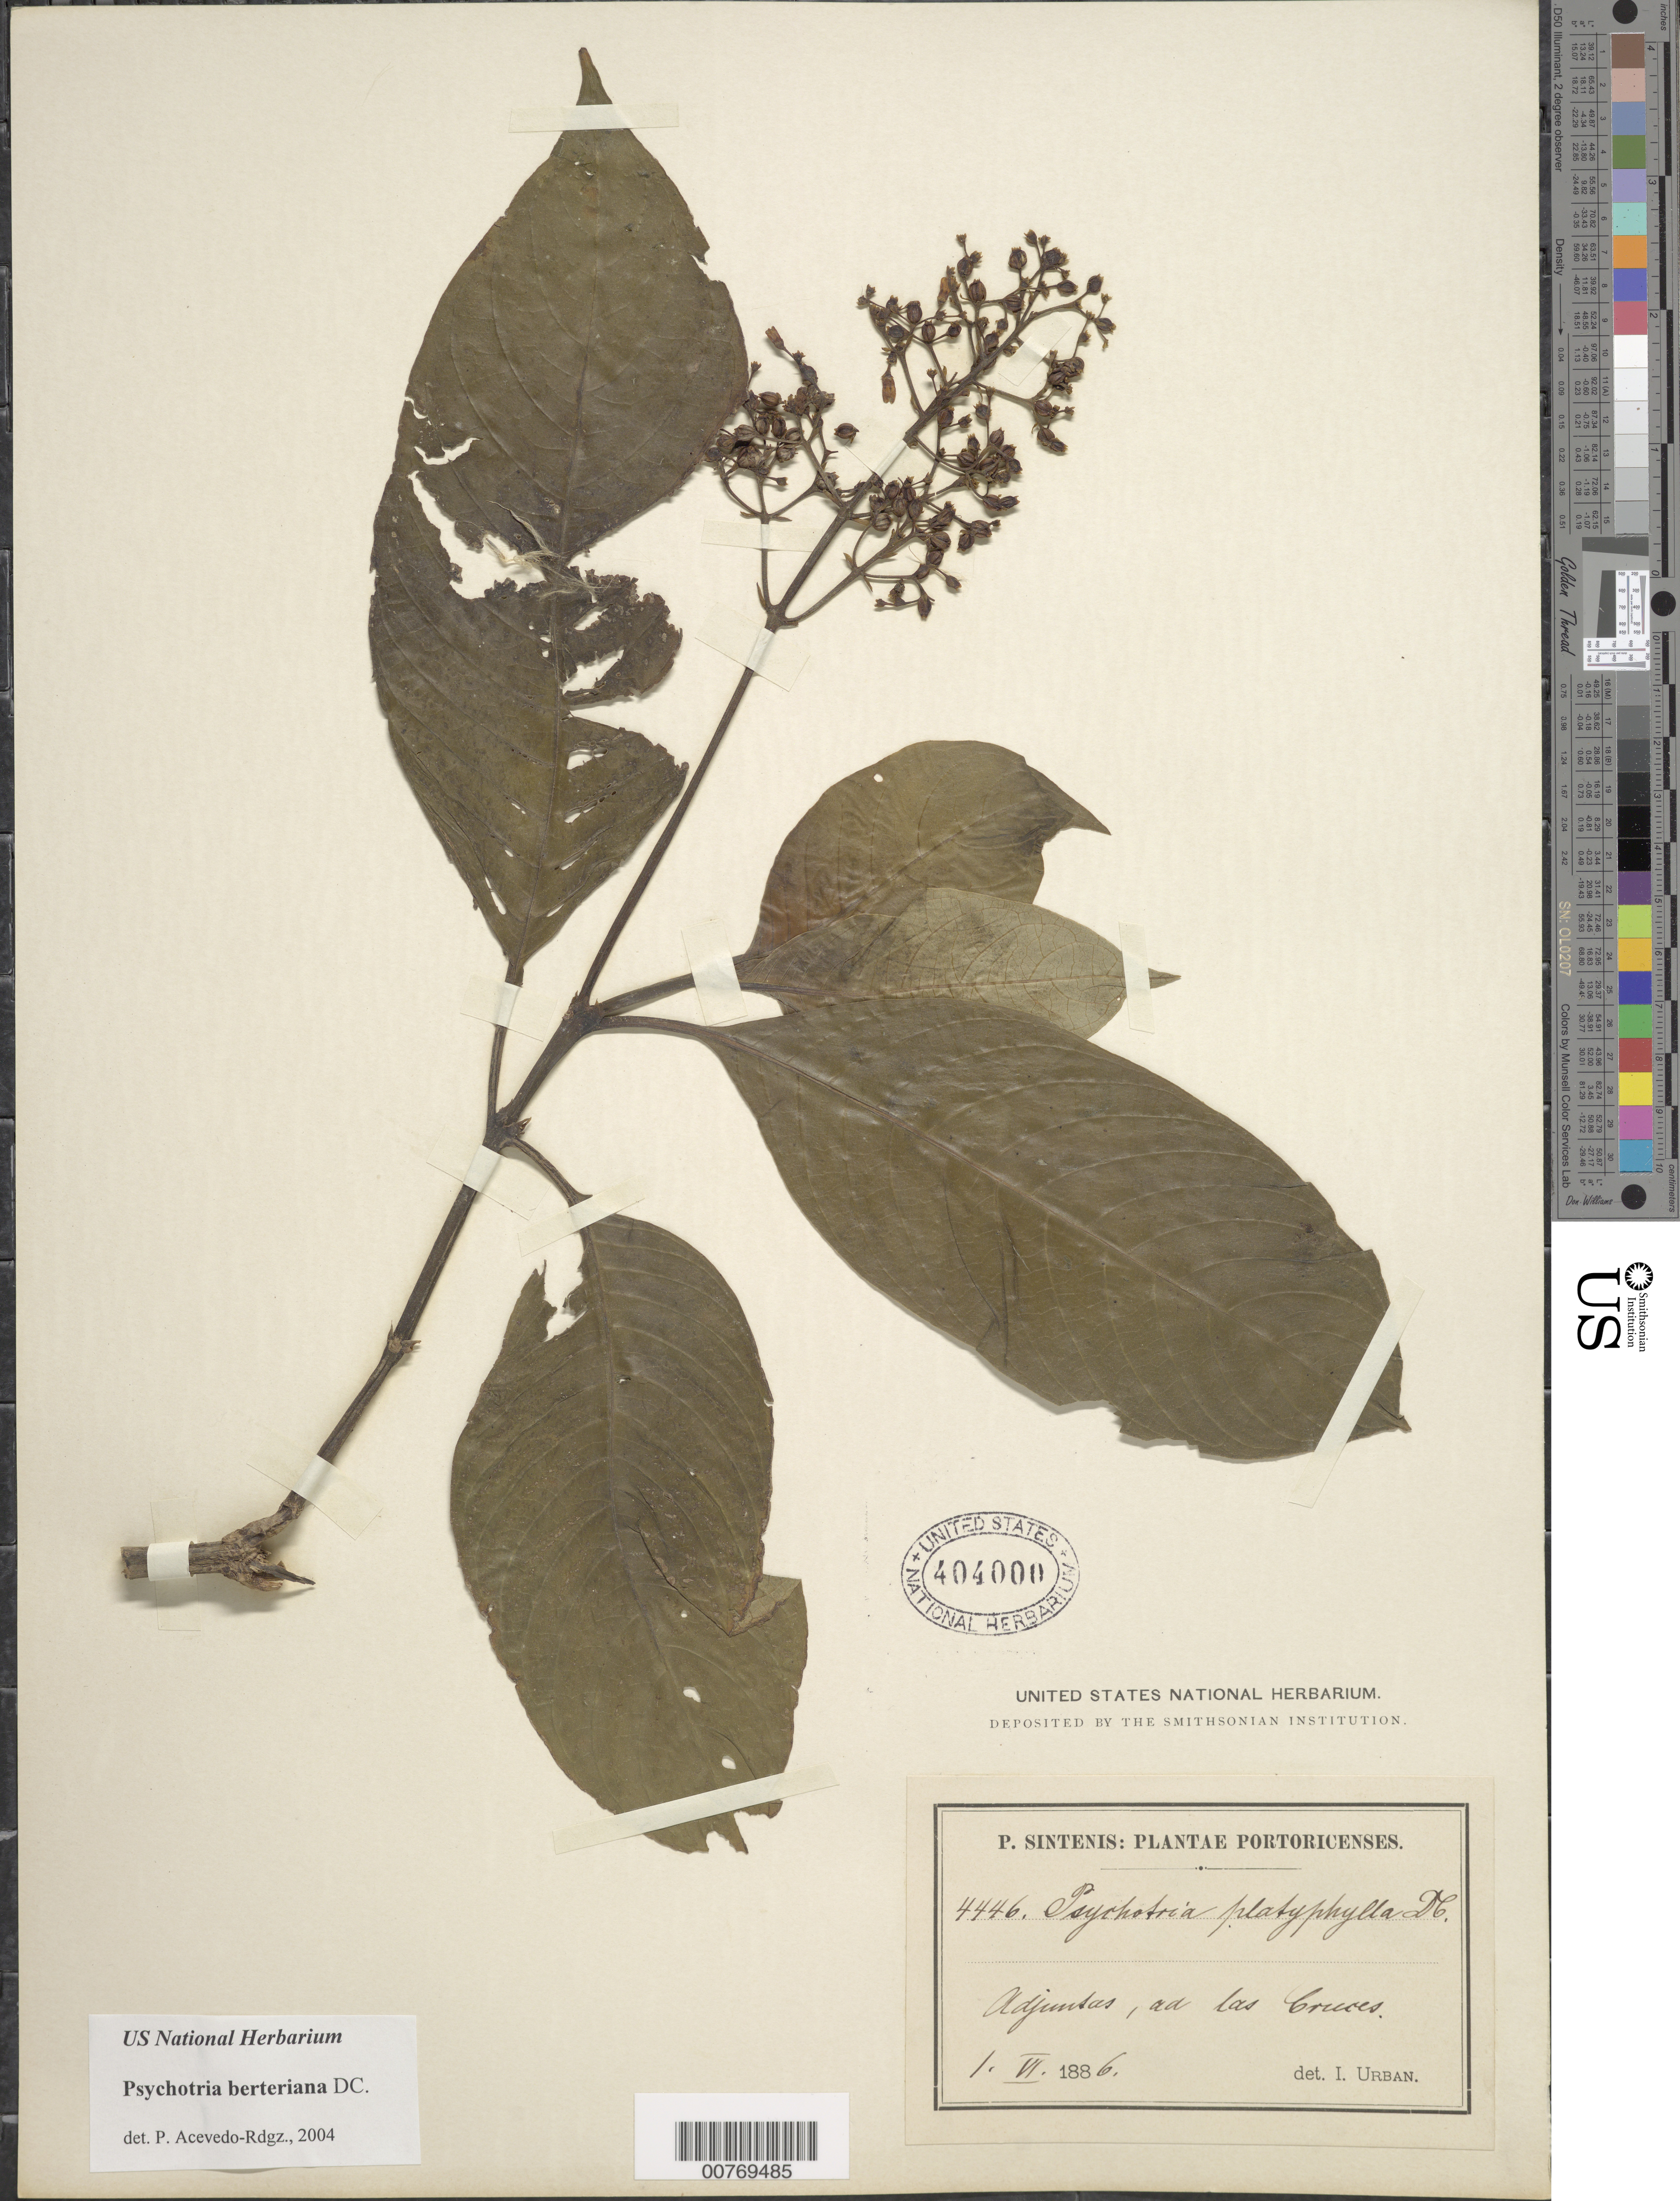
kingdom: Plantae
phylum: Tracheophyta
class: Magnoliopsida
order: Gentianales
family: Rubiaceae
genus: Psychotria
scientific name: Psychotria berteroana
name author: DC.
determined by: Acevedo-Rodríguez, P., (BOT), Smithsonian Institution - National Museum of Natural History (UNITED STATES)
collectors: P. Sintenis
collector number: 4446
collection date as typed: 01 Jun 1886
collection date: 1886-06-01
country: Puerto Rico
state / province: Adjuntas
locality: Adjuntas, ad las Cruces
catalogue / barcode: US 404000